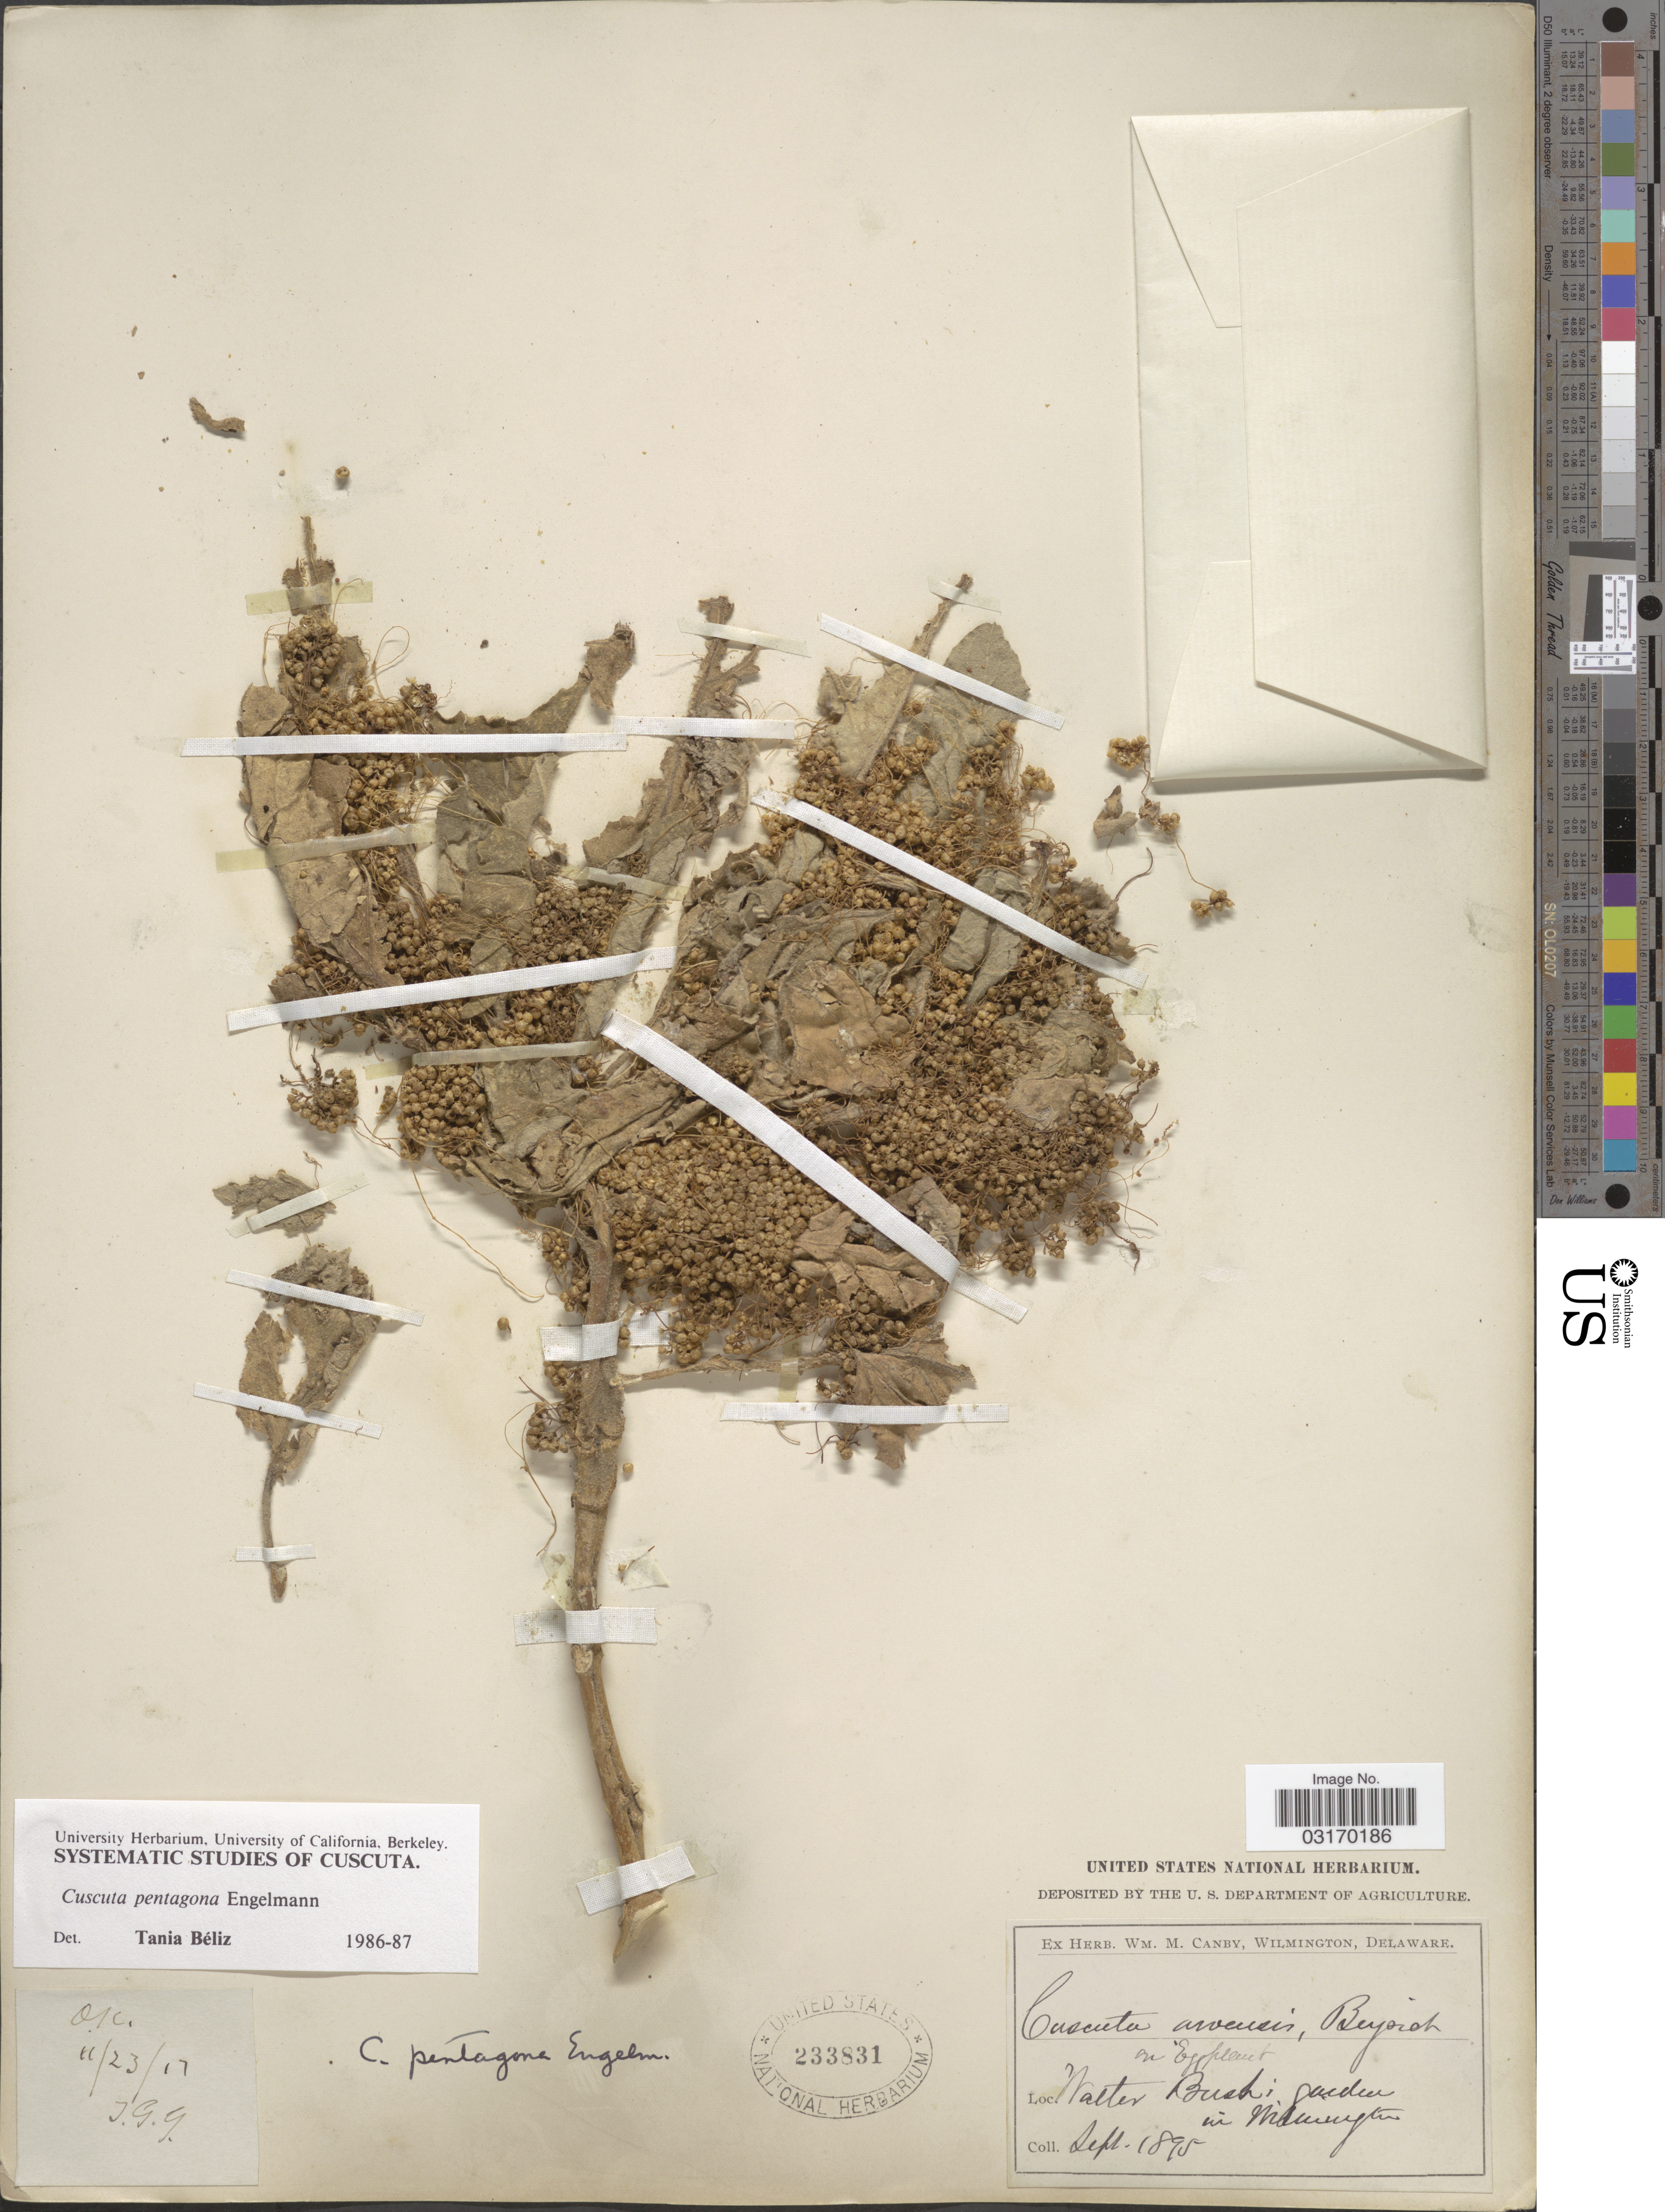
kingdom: Plantae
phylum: Tracheophyta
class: Magnoliopsida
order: Solanales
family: Convolvulaceae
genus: Cuscuta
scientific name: Cuscuta pentagona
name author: Engelm.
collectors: ex herb. W.M. Canby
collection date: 1895-09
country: United States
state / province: Delaware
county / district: New Castle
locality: On Eggplant. Walter Bush; garden in Wilmington.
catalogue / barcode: US 233831